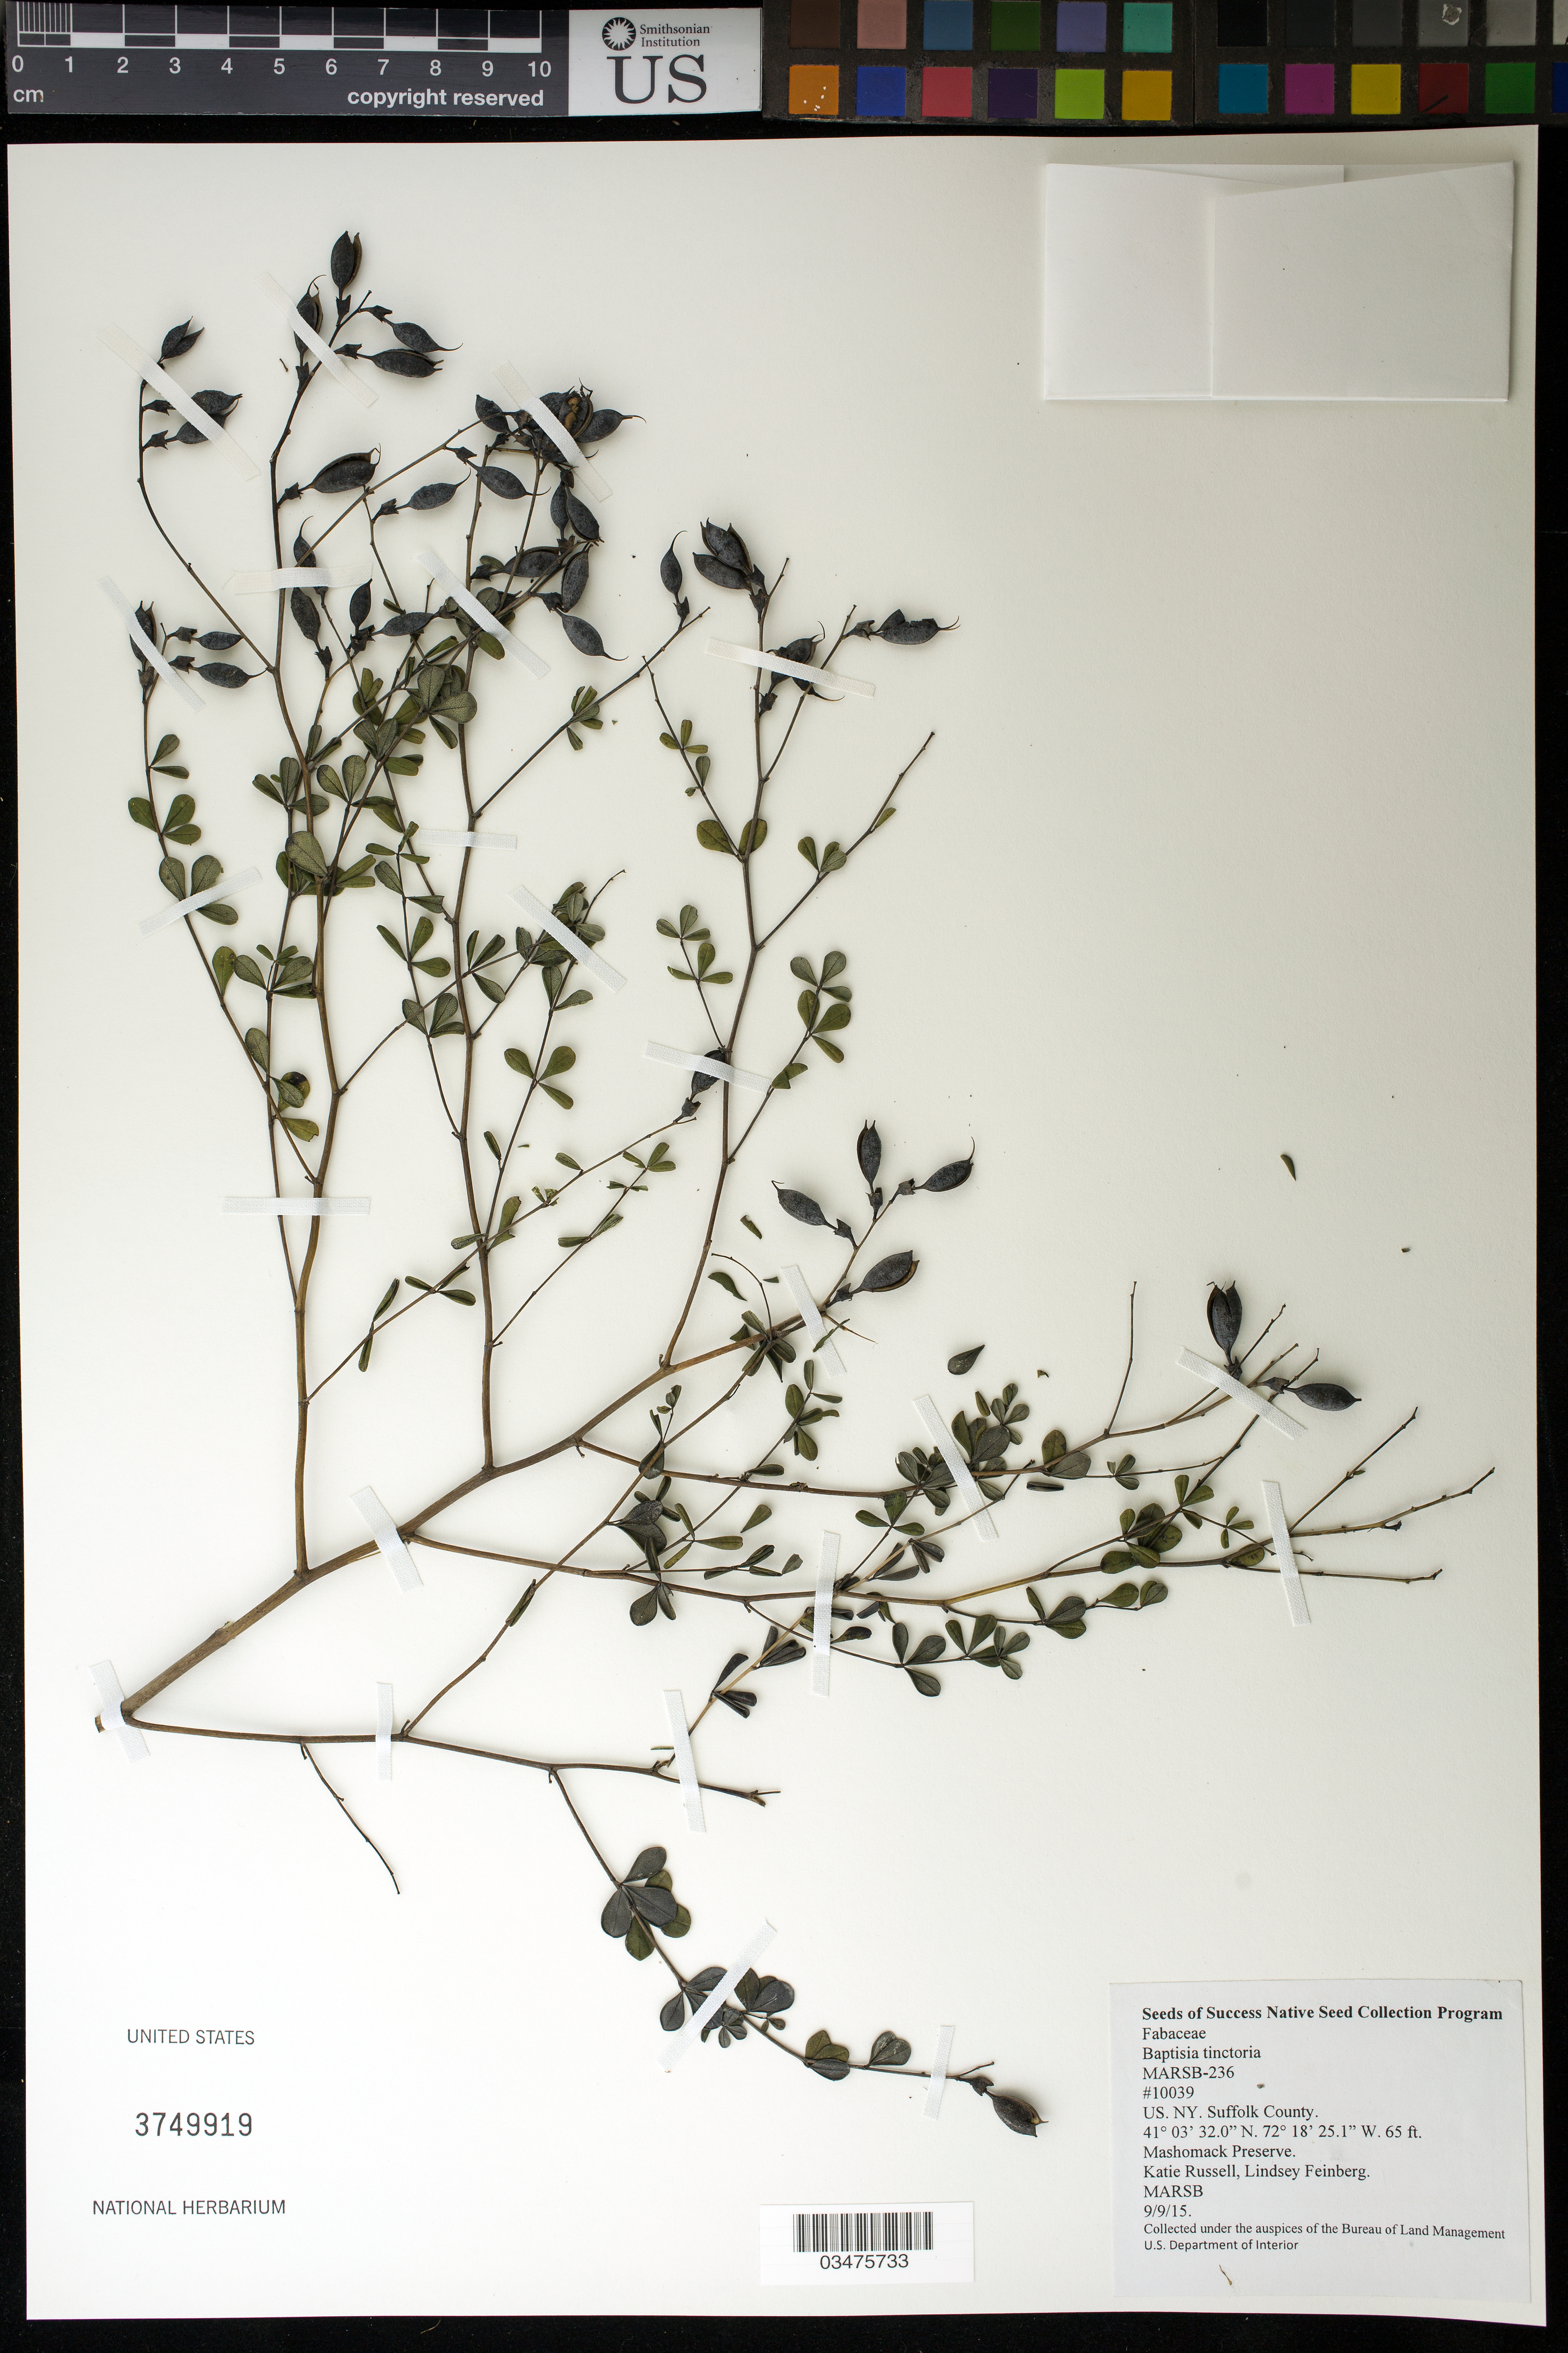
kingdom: Plantae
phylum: Tracheophyta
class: Magnoliopsida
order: Fabales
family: Fabaceae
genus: Baptisia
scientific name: Baptisia tinctoria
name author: (L.) R. Br.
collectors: K. Russell & L. Feinberg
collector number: MARSB-236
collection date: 2015-09-09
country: United States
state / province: New York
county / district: Suffolk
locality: Mashomack Preserve.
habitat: Meadow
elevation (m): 20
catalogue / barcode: US 3749919